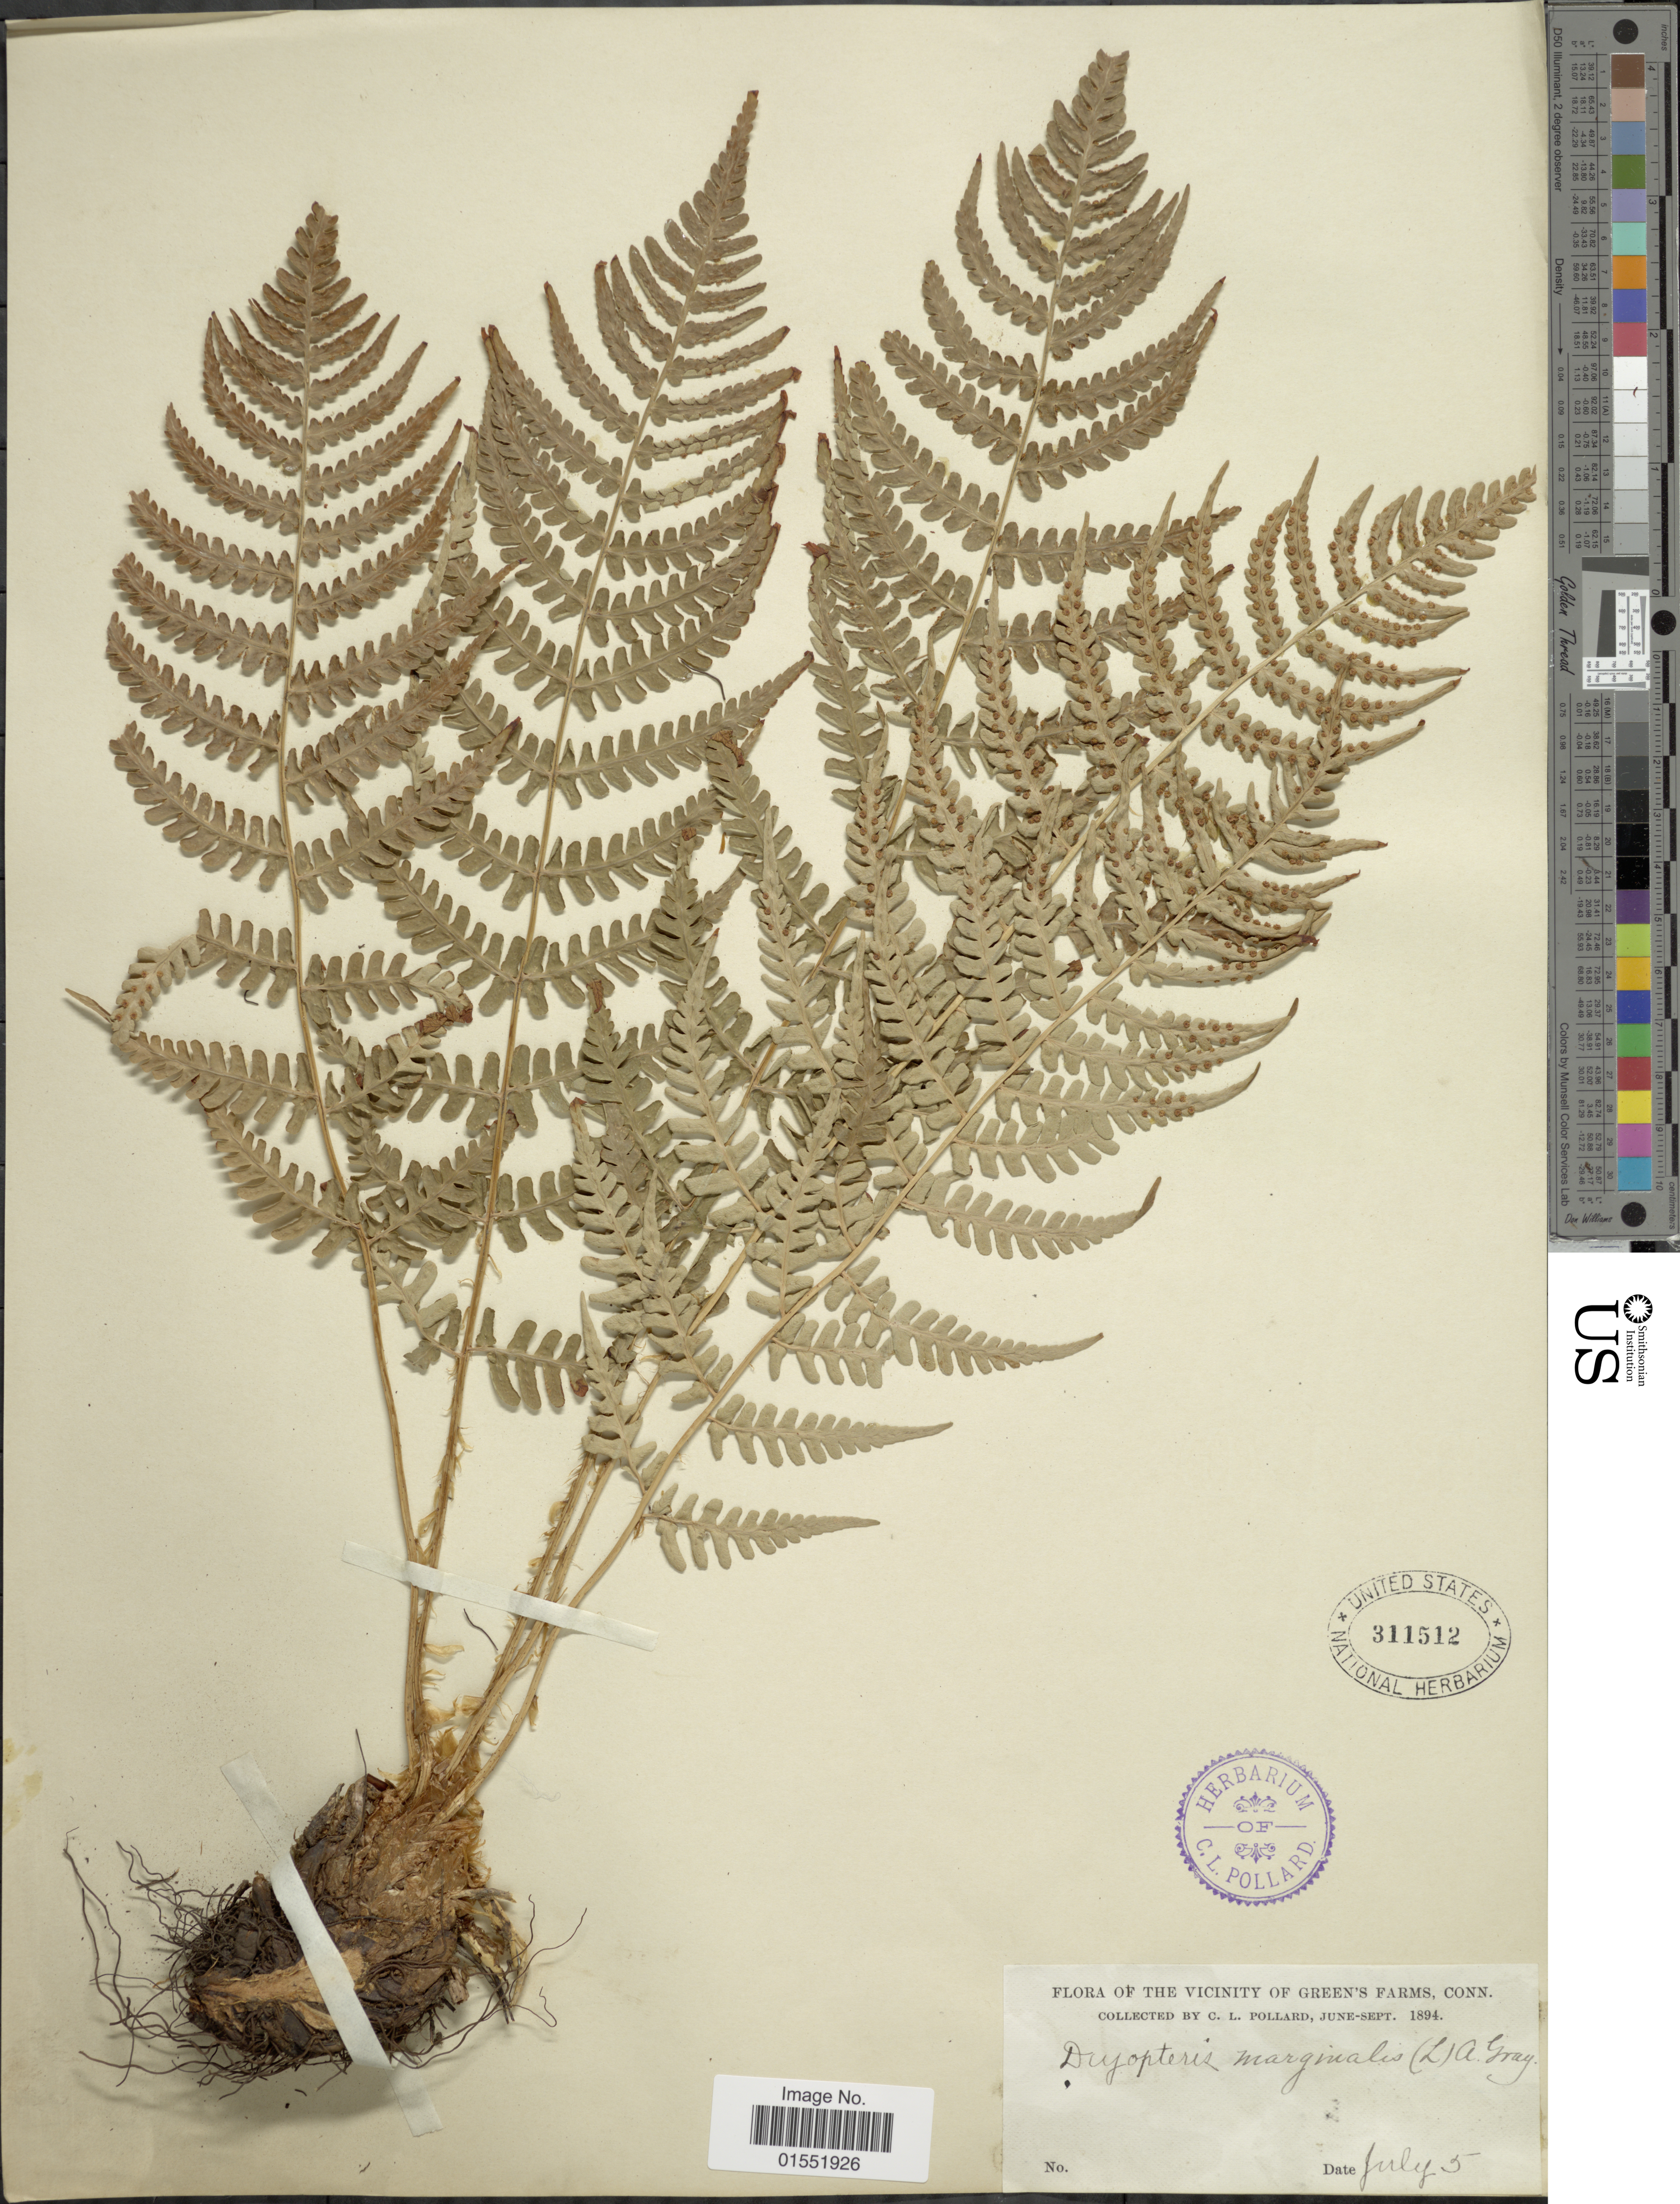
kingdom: Plantae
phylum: Tracheophyta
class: Polypodiopsida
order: Polypodiales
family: Dryopteridaceae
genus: Dryopteris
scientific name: Dryopteris marginalis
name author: (L.) A. Gray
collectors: C. L. Pollard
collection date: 1894-07-05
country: United States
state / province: Connecticut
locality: Vicinity of Green's Farms, Conn.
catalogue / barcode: US 311512